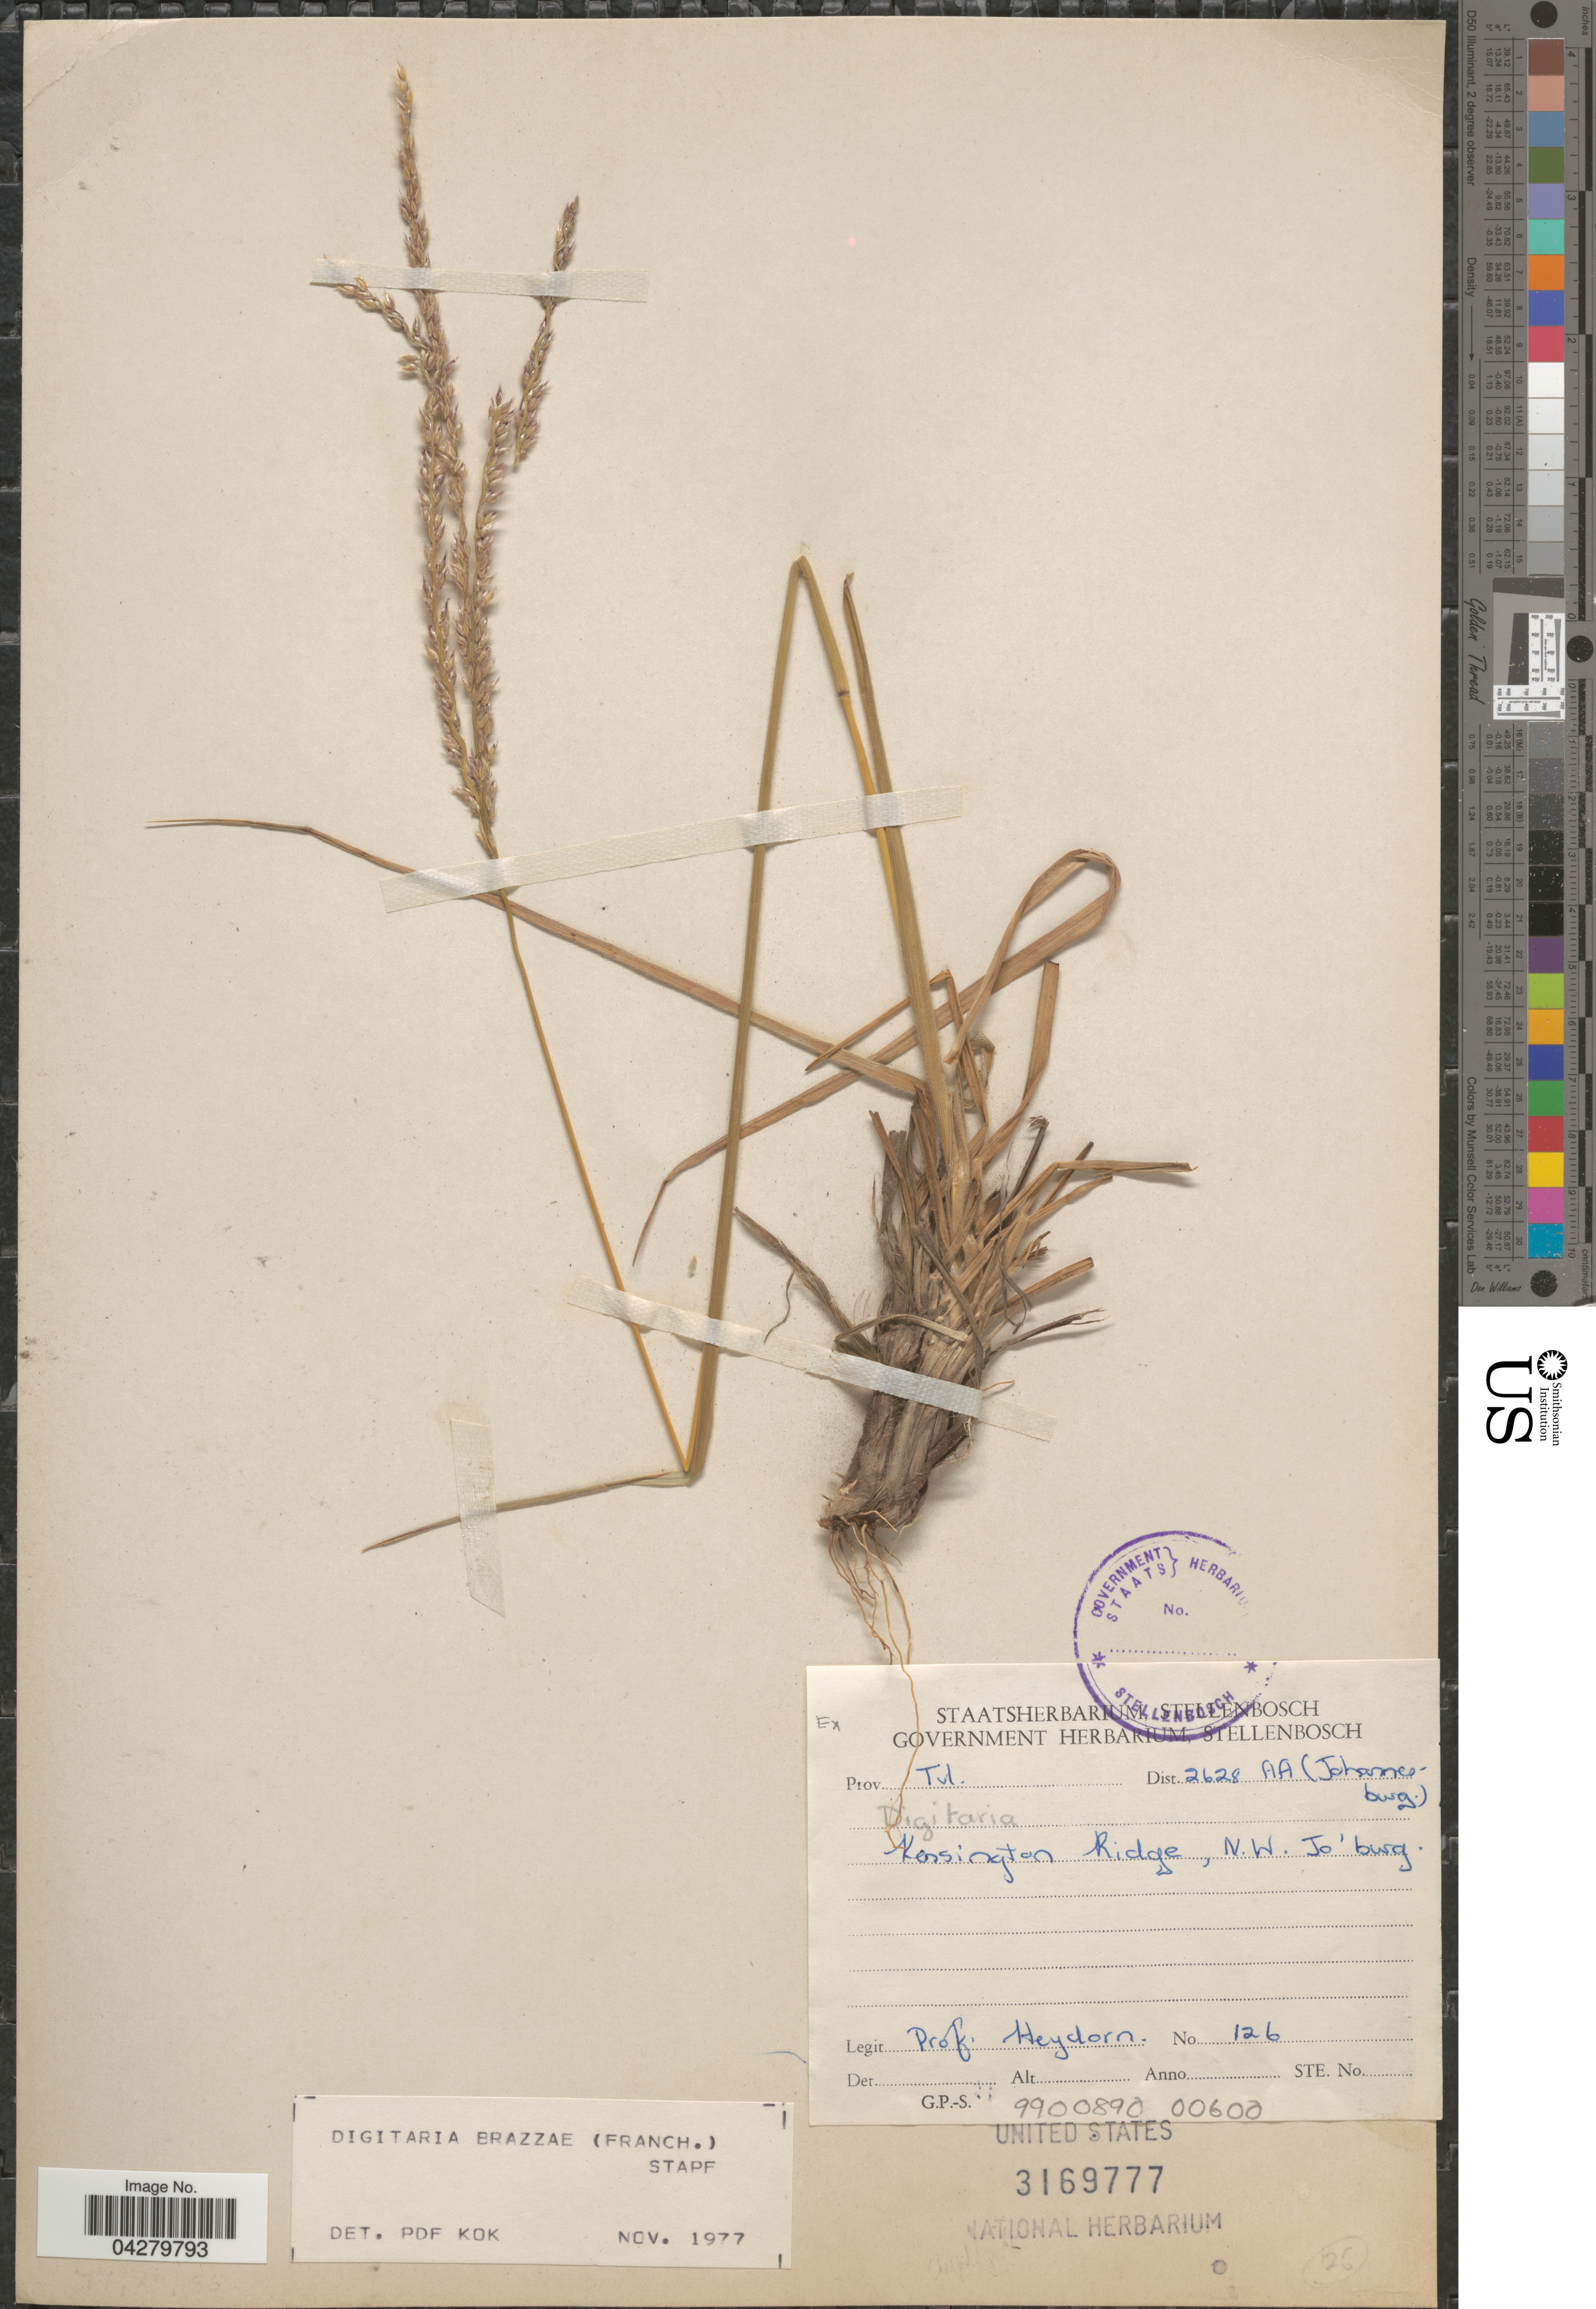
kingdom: Plantae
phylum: Tracheophyta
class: Liliopsida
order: Poales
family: Poaceae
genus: Digitaria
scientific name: Digitaria brazzae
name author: (Franch.) Stapf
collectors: Heydorn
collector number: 126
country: South Africa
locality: Prov. Tvl. Dist. 2628 AA (Johannesburg). Kensington Ridge, N.W. Jo'burg.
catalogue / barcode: US 3169777